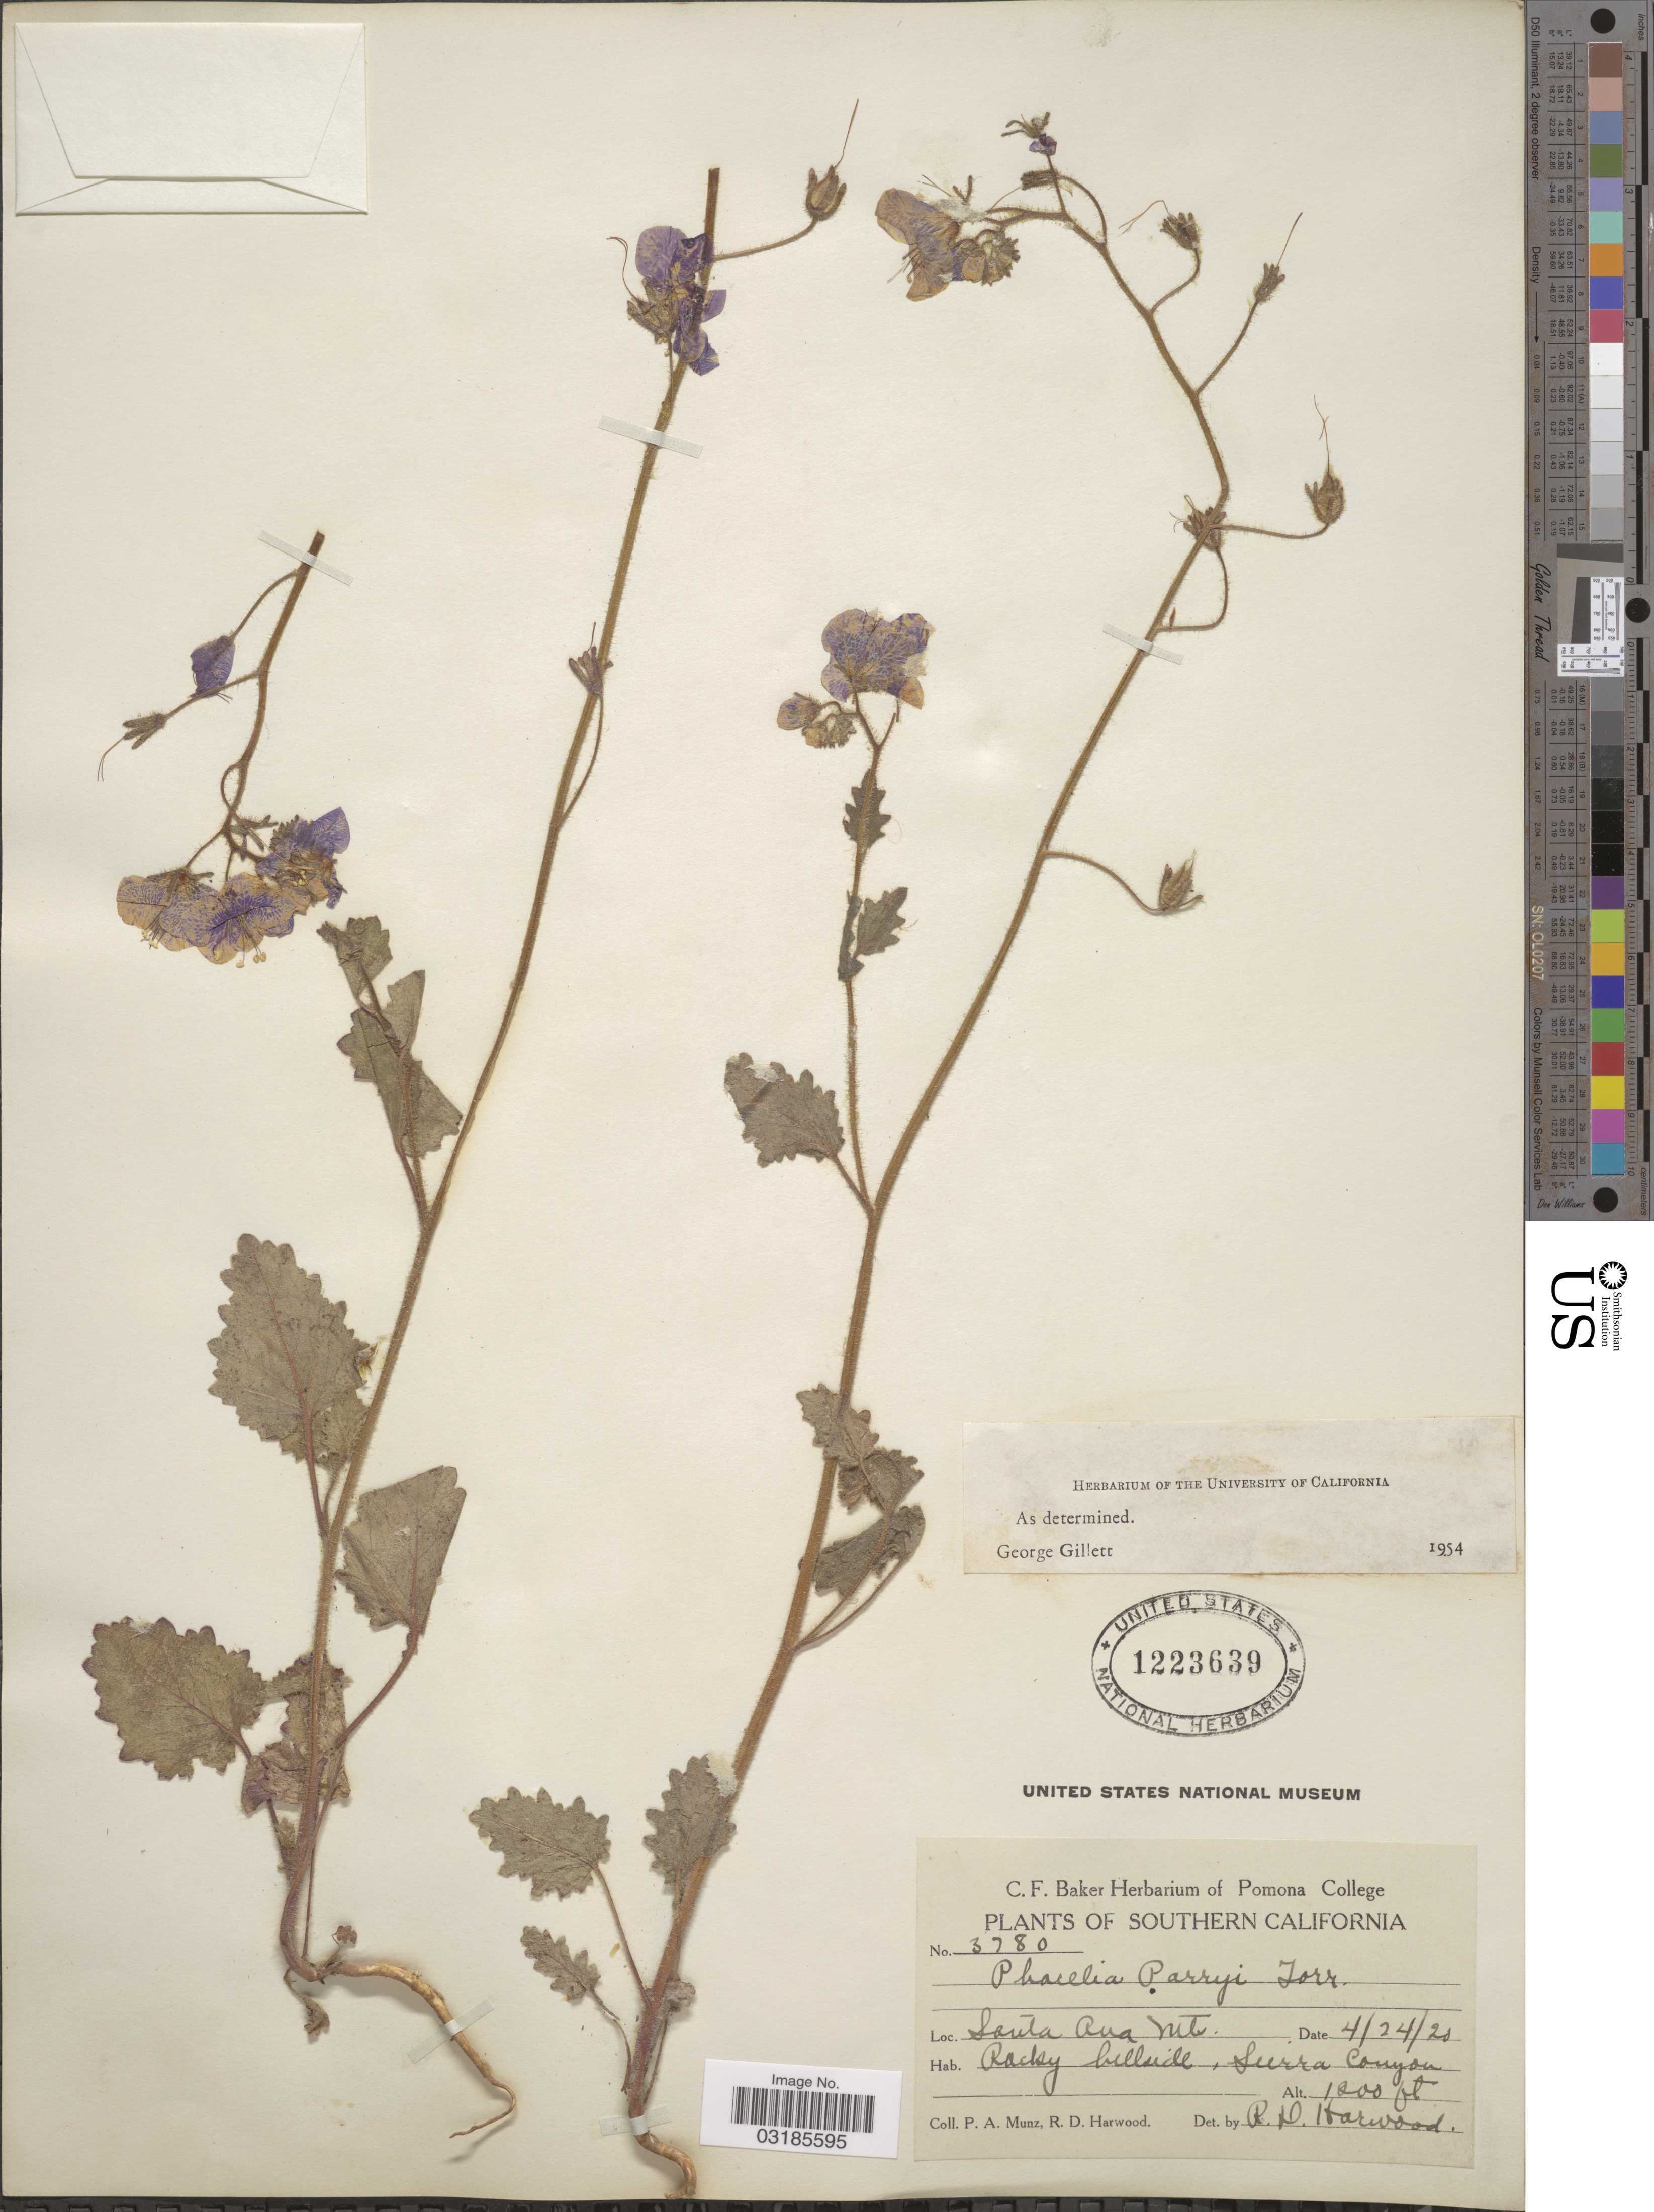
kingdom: Plantae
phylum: Tracheophyta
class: Magnoliopsida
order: Boraginales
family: Hydrophyllaceae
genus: Phacelia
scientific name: Phacelia parryi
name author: Torr. in Emory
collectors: P. A. Munz & R. Harwood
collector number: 3780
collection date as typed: Transcribed d/m/y: 24/4/20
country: United States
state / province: California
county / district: Los Angeles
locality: Southern California, Santa Ana Mts. Sierra Canyon.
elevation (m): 366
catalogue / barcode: US 1223639